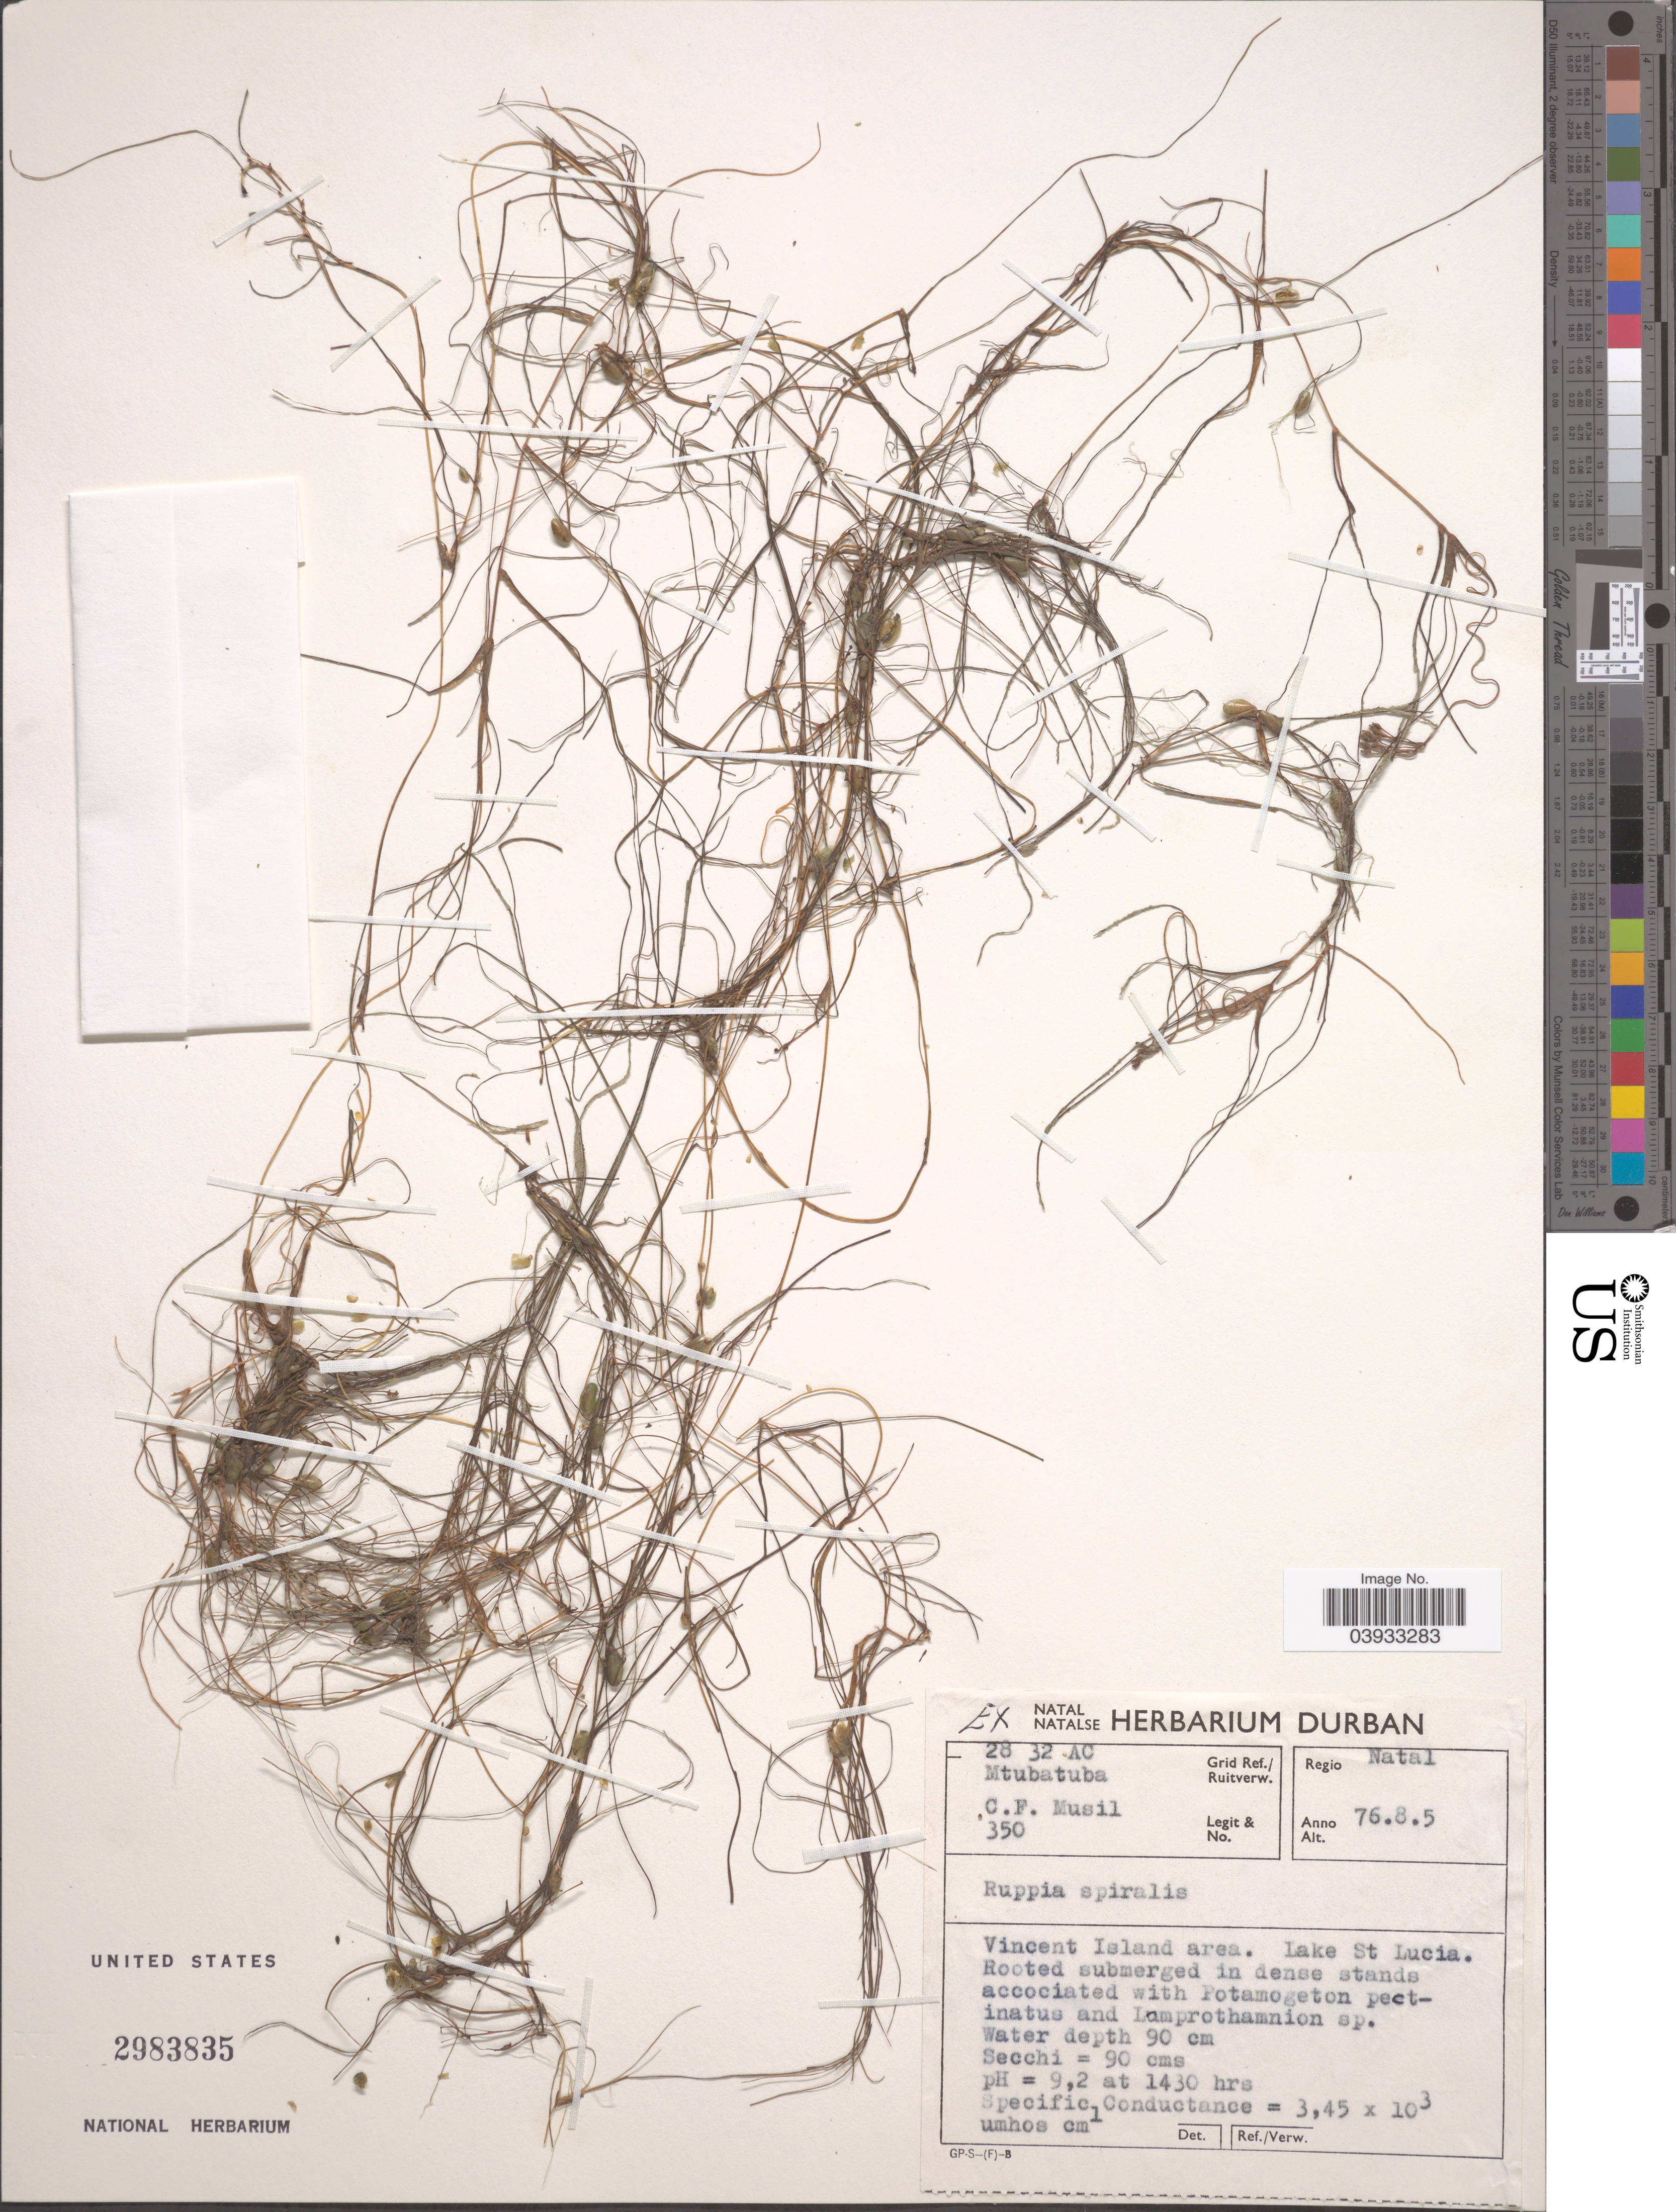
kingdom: Plantae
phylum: Tracheophyta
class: Liliopsida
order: Alismatales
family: Ruppiaceae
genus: Ruppia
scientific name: Ruppia maritima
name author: L.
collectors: C. Musil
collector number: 350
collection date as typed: Transcribed d/m/y: 5/8/76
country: South Africa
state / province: KwaZulu-Natal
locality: Grid Ref./ Ruitverw. 28 32 AC Mtubatuba. Regio Natal. Vincent Island area. Lake St. Lucia.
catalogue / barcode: US 2983835